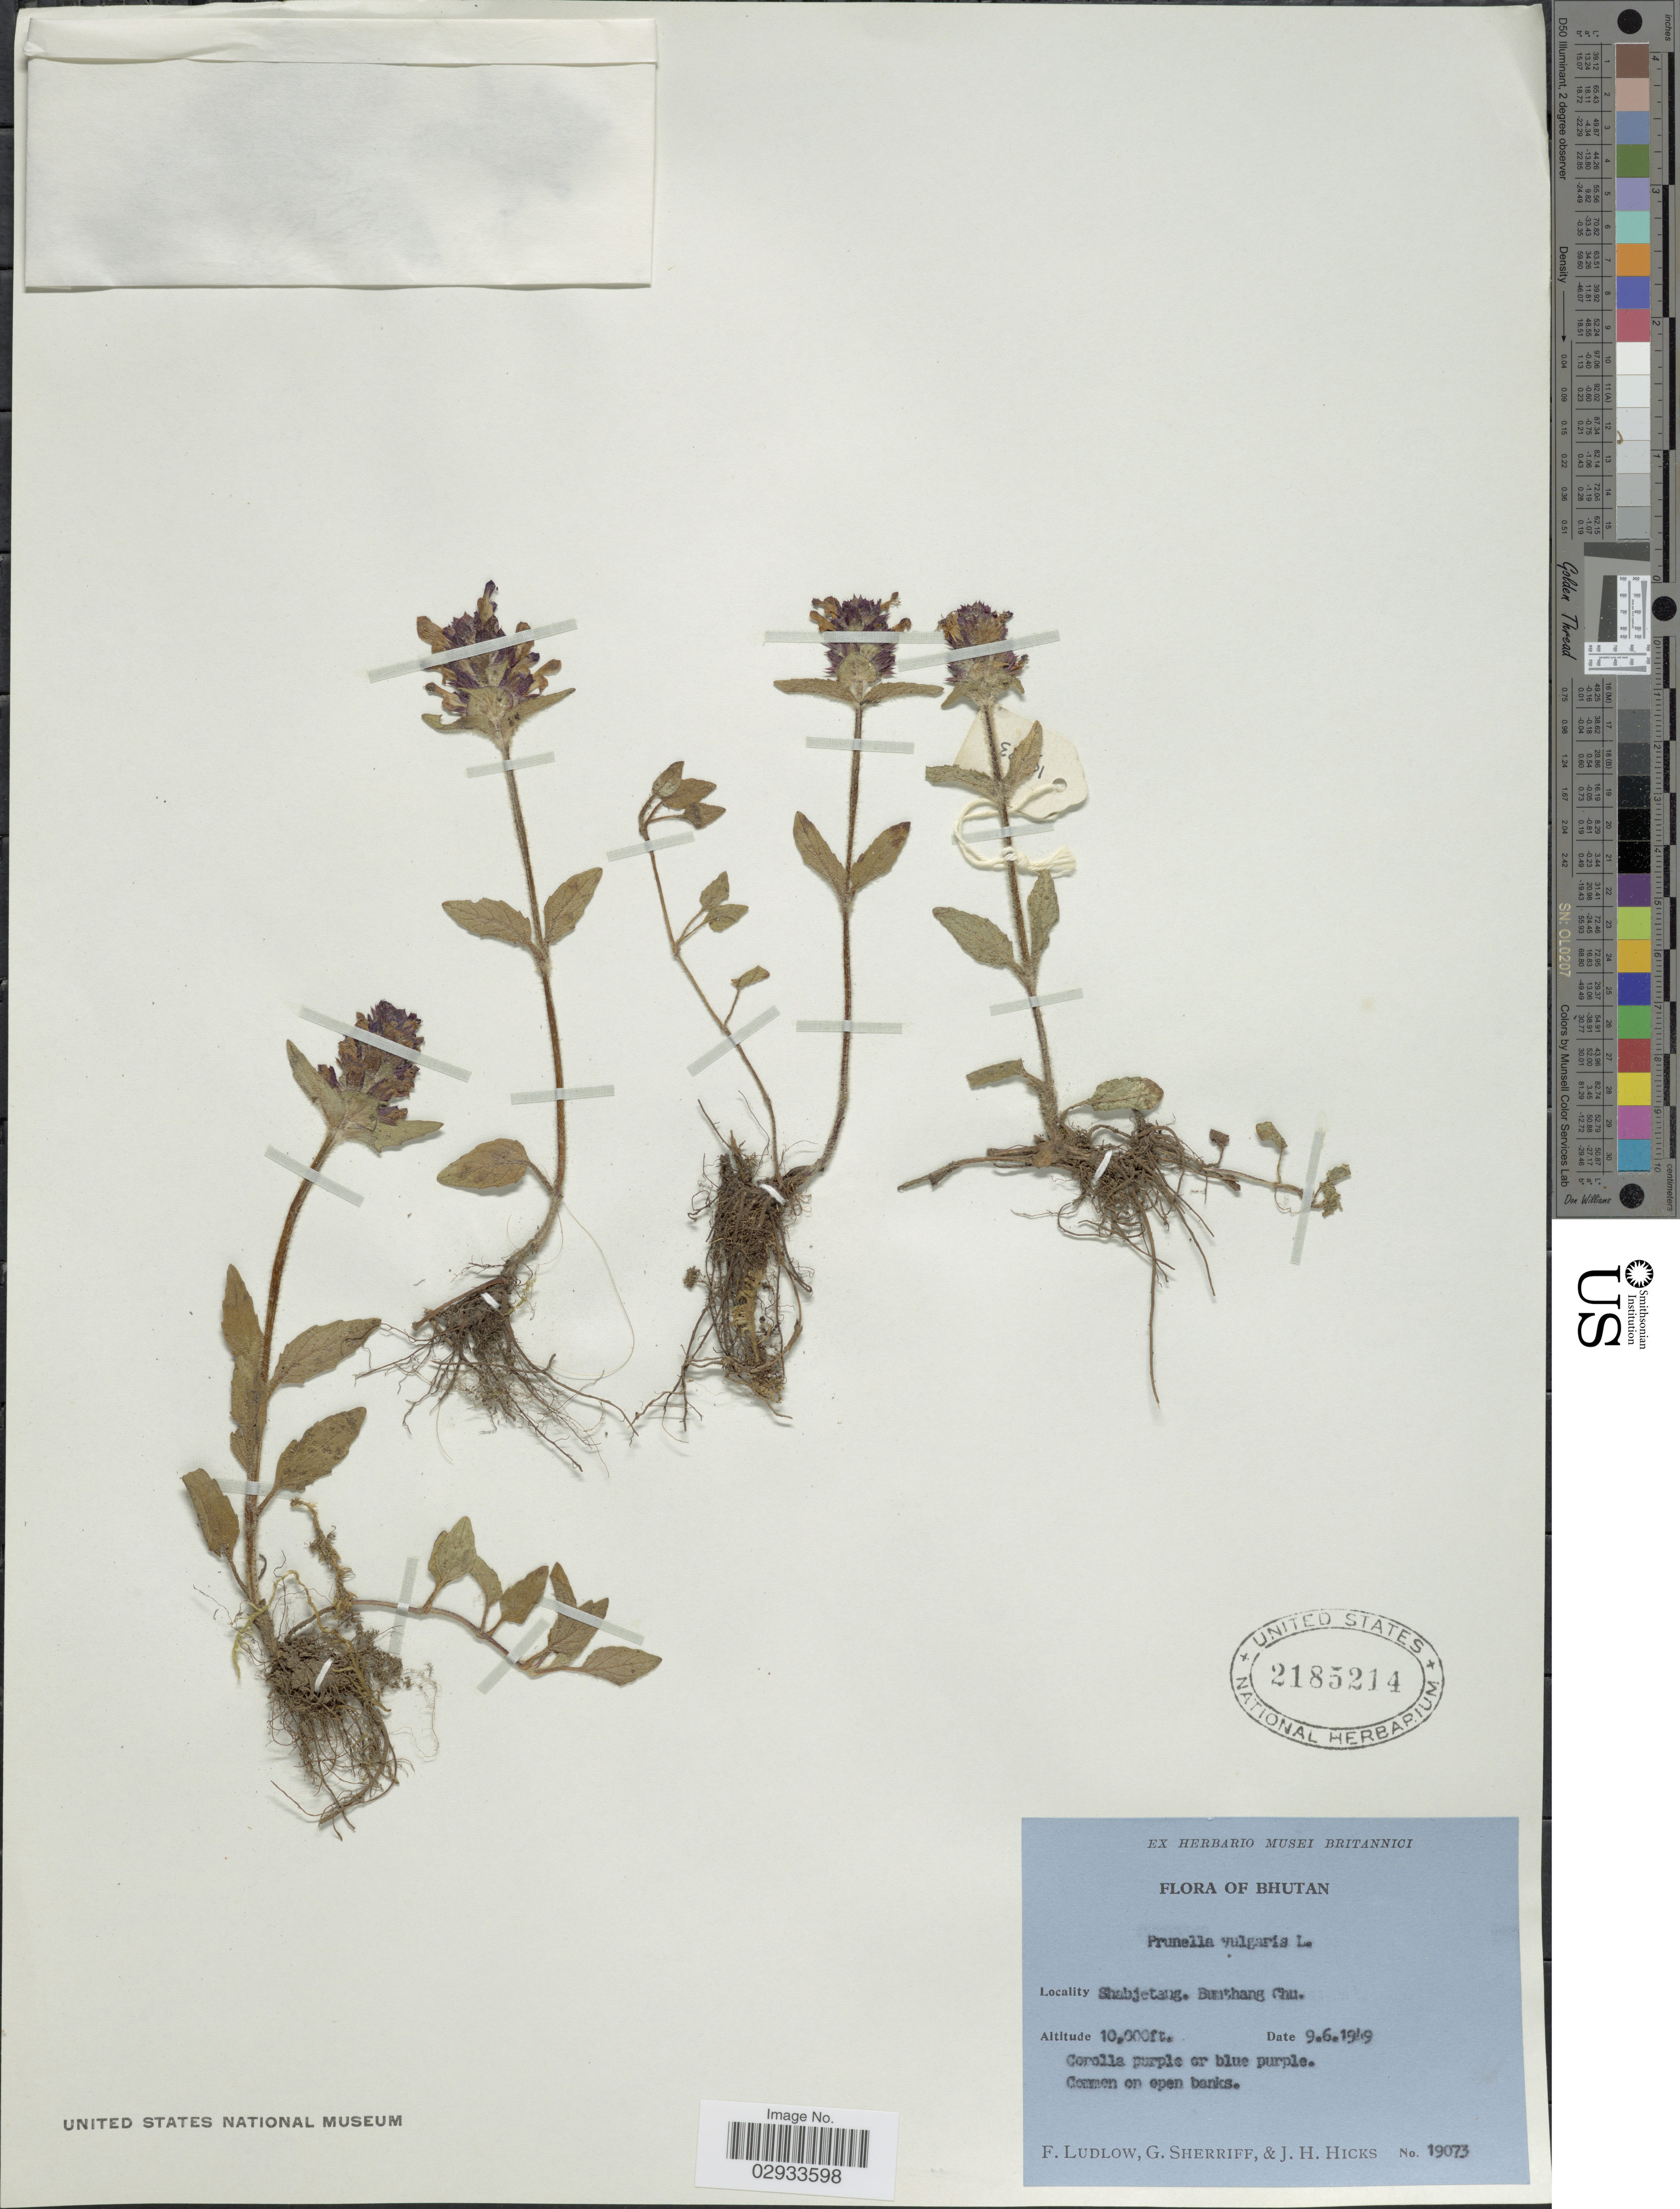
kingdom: Plantae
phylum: Tracheophyta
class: Magnoliopsida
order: Lamiales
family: Lamiaceae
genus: Prunella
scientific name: Prunella vulgaris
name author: L.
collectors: F. Ludlow, G. Sherriff & J. H. Hicks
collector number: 19073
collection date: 1949-06-09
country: Bhutan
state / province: Bumthang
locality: Shabjetang, Bumthang Chu.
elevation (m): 3048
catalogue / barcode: US 2185214